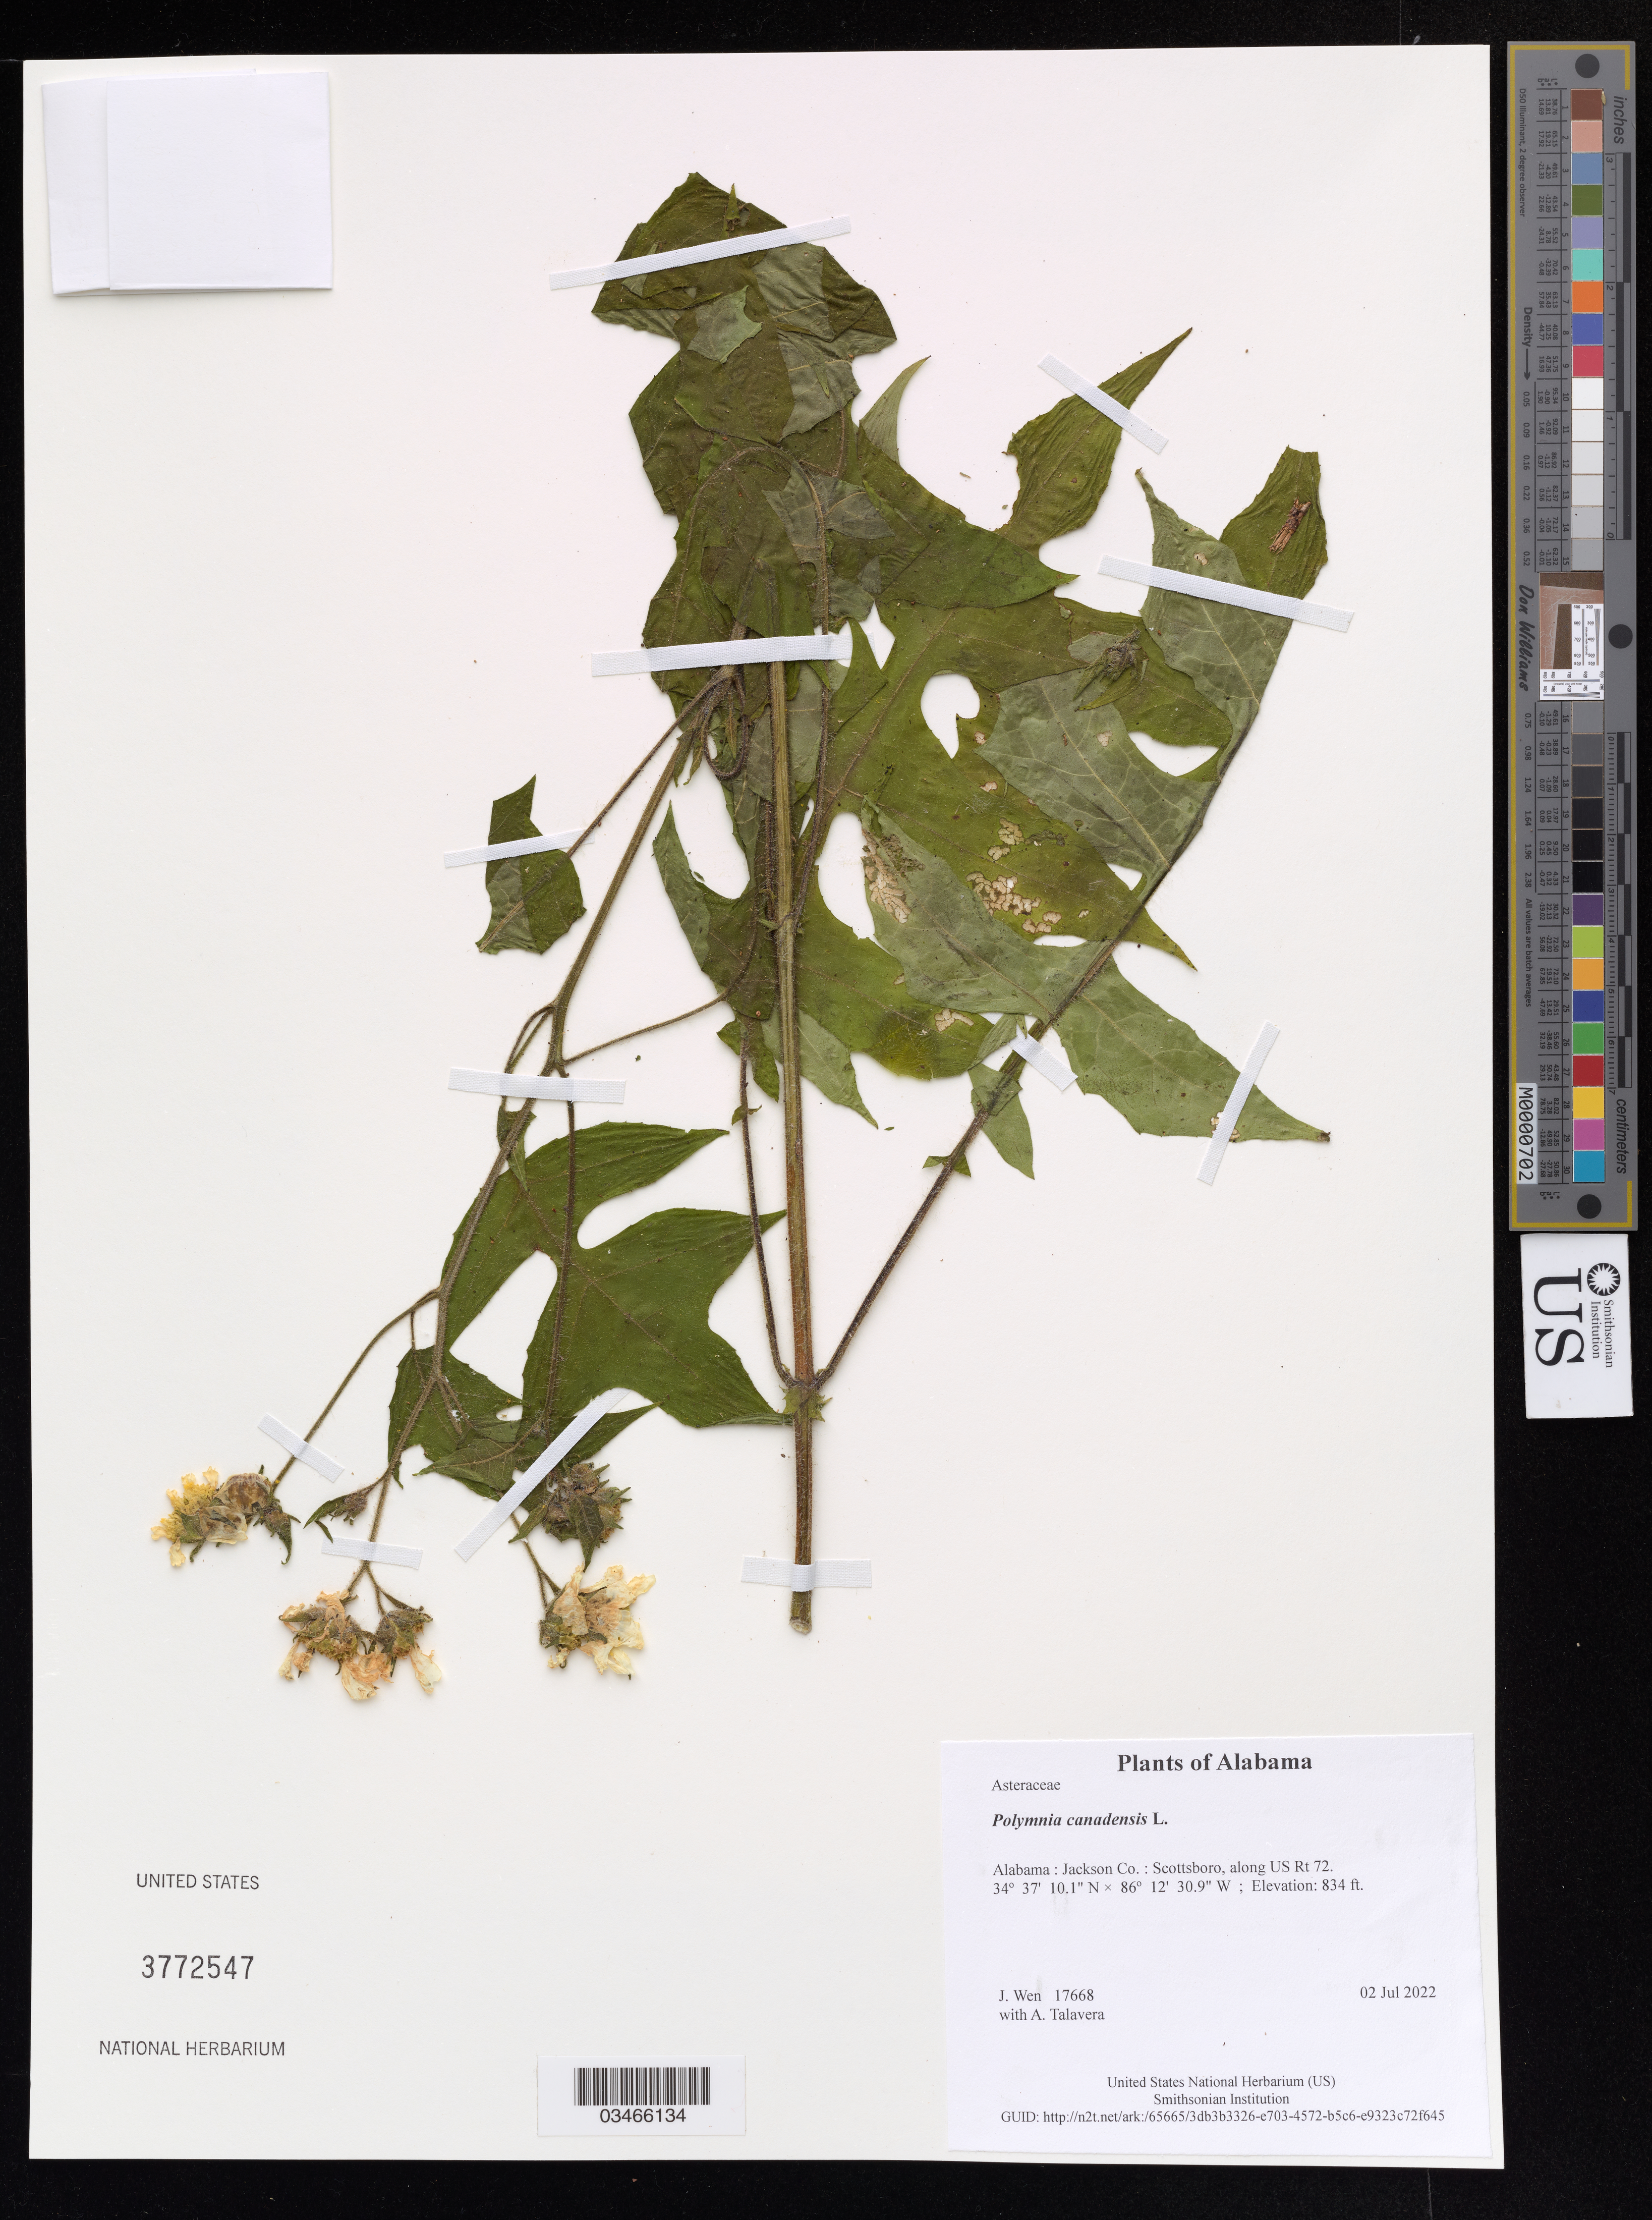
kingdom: Plantae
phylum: Tracheophyta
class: Magnoliopsida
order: Asterales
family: Asteraceae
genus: Polymnia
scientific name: Polymnia canadensis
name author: L.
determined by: Wen, Jun, (BOT), Smithsonian Institution - National Museum of Natural History (UNITED STATES)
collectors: J. Wen & A. Talavera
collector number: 17668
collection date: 2022-07-02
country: United States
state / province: Alabama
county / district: Jackson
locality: Scottsboro, along US Rt 72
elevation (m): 254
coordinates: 34 37.168 N, 86 12.515 W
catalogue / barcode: US 3772547